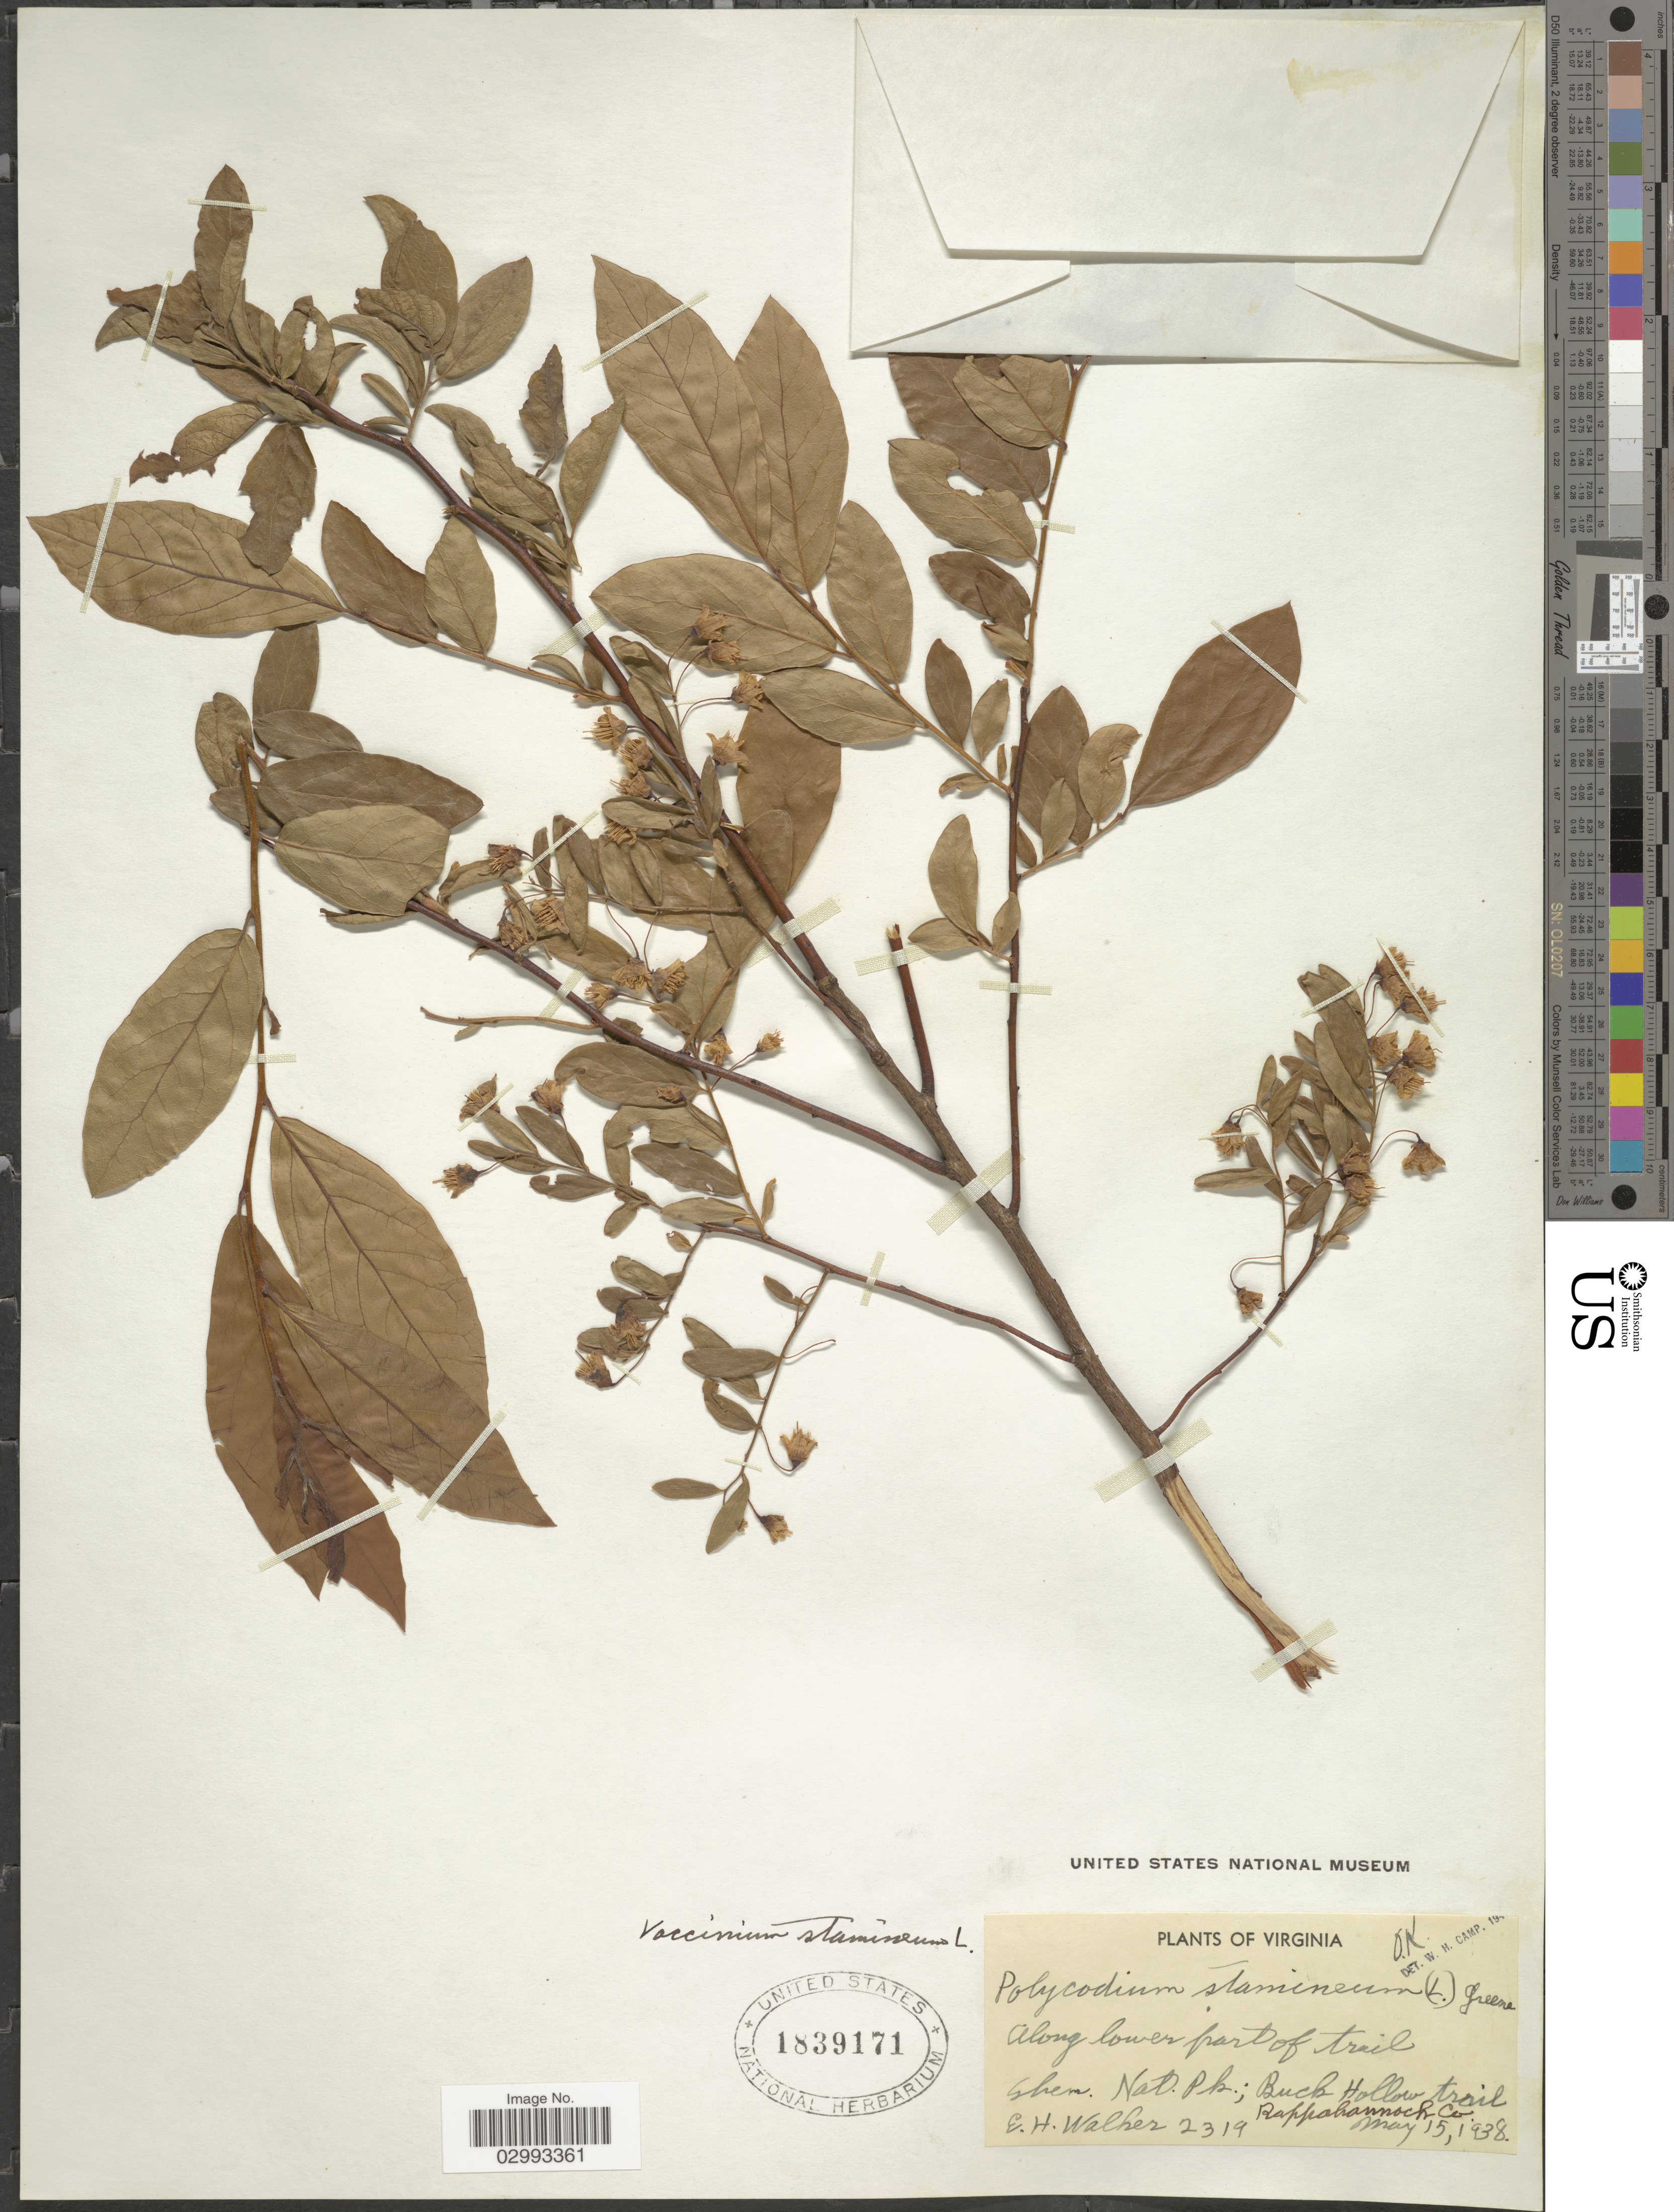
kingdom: Plantae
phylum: Tracheophyta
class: Magnoliopsida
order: Ericales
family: Ericaceae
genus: Polycodium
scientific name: Polycodium stamineum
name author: (L.) Greene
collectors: E. H. Walker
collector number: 2319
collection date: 1938-05-15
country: United States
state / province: Virginia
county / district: Rappahannock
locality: Along lower part of trail Shen. Nat. Pk.; Buck Hollow trail,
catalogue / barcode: US 1839171